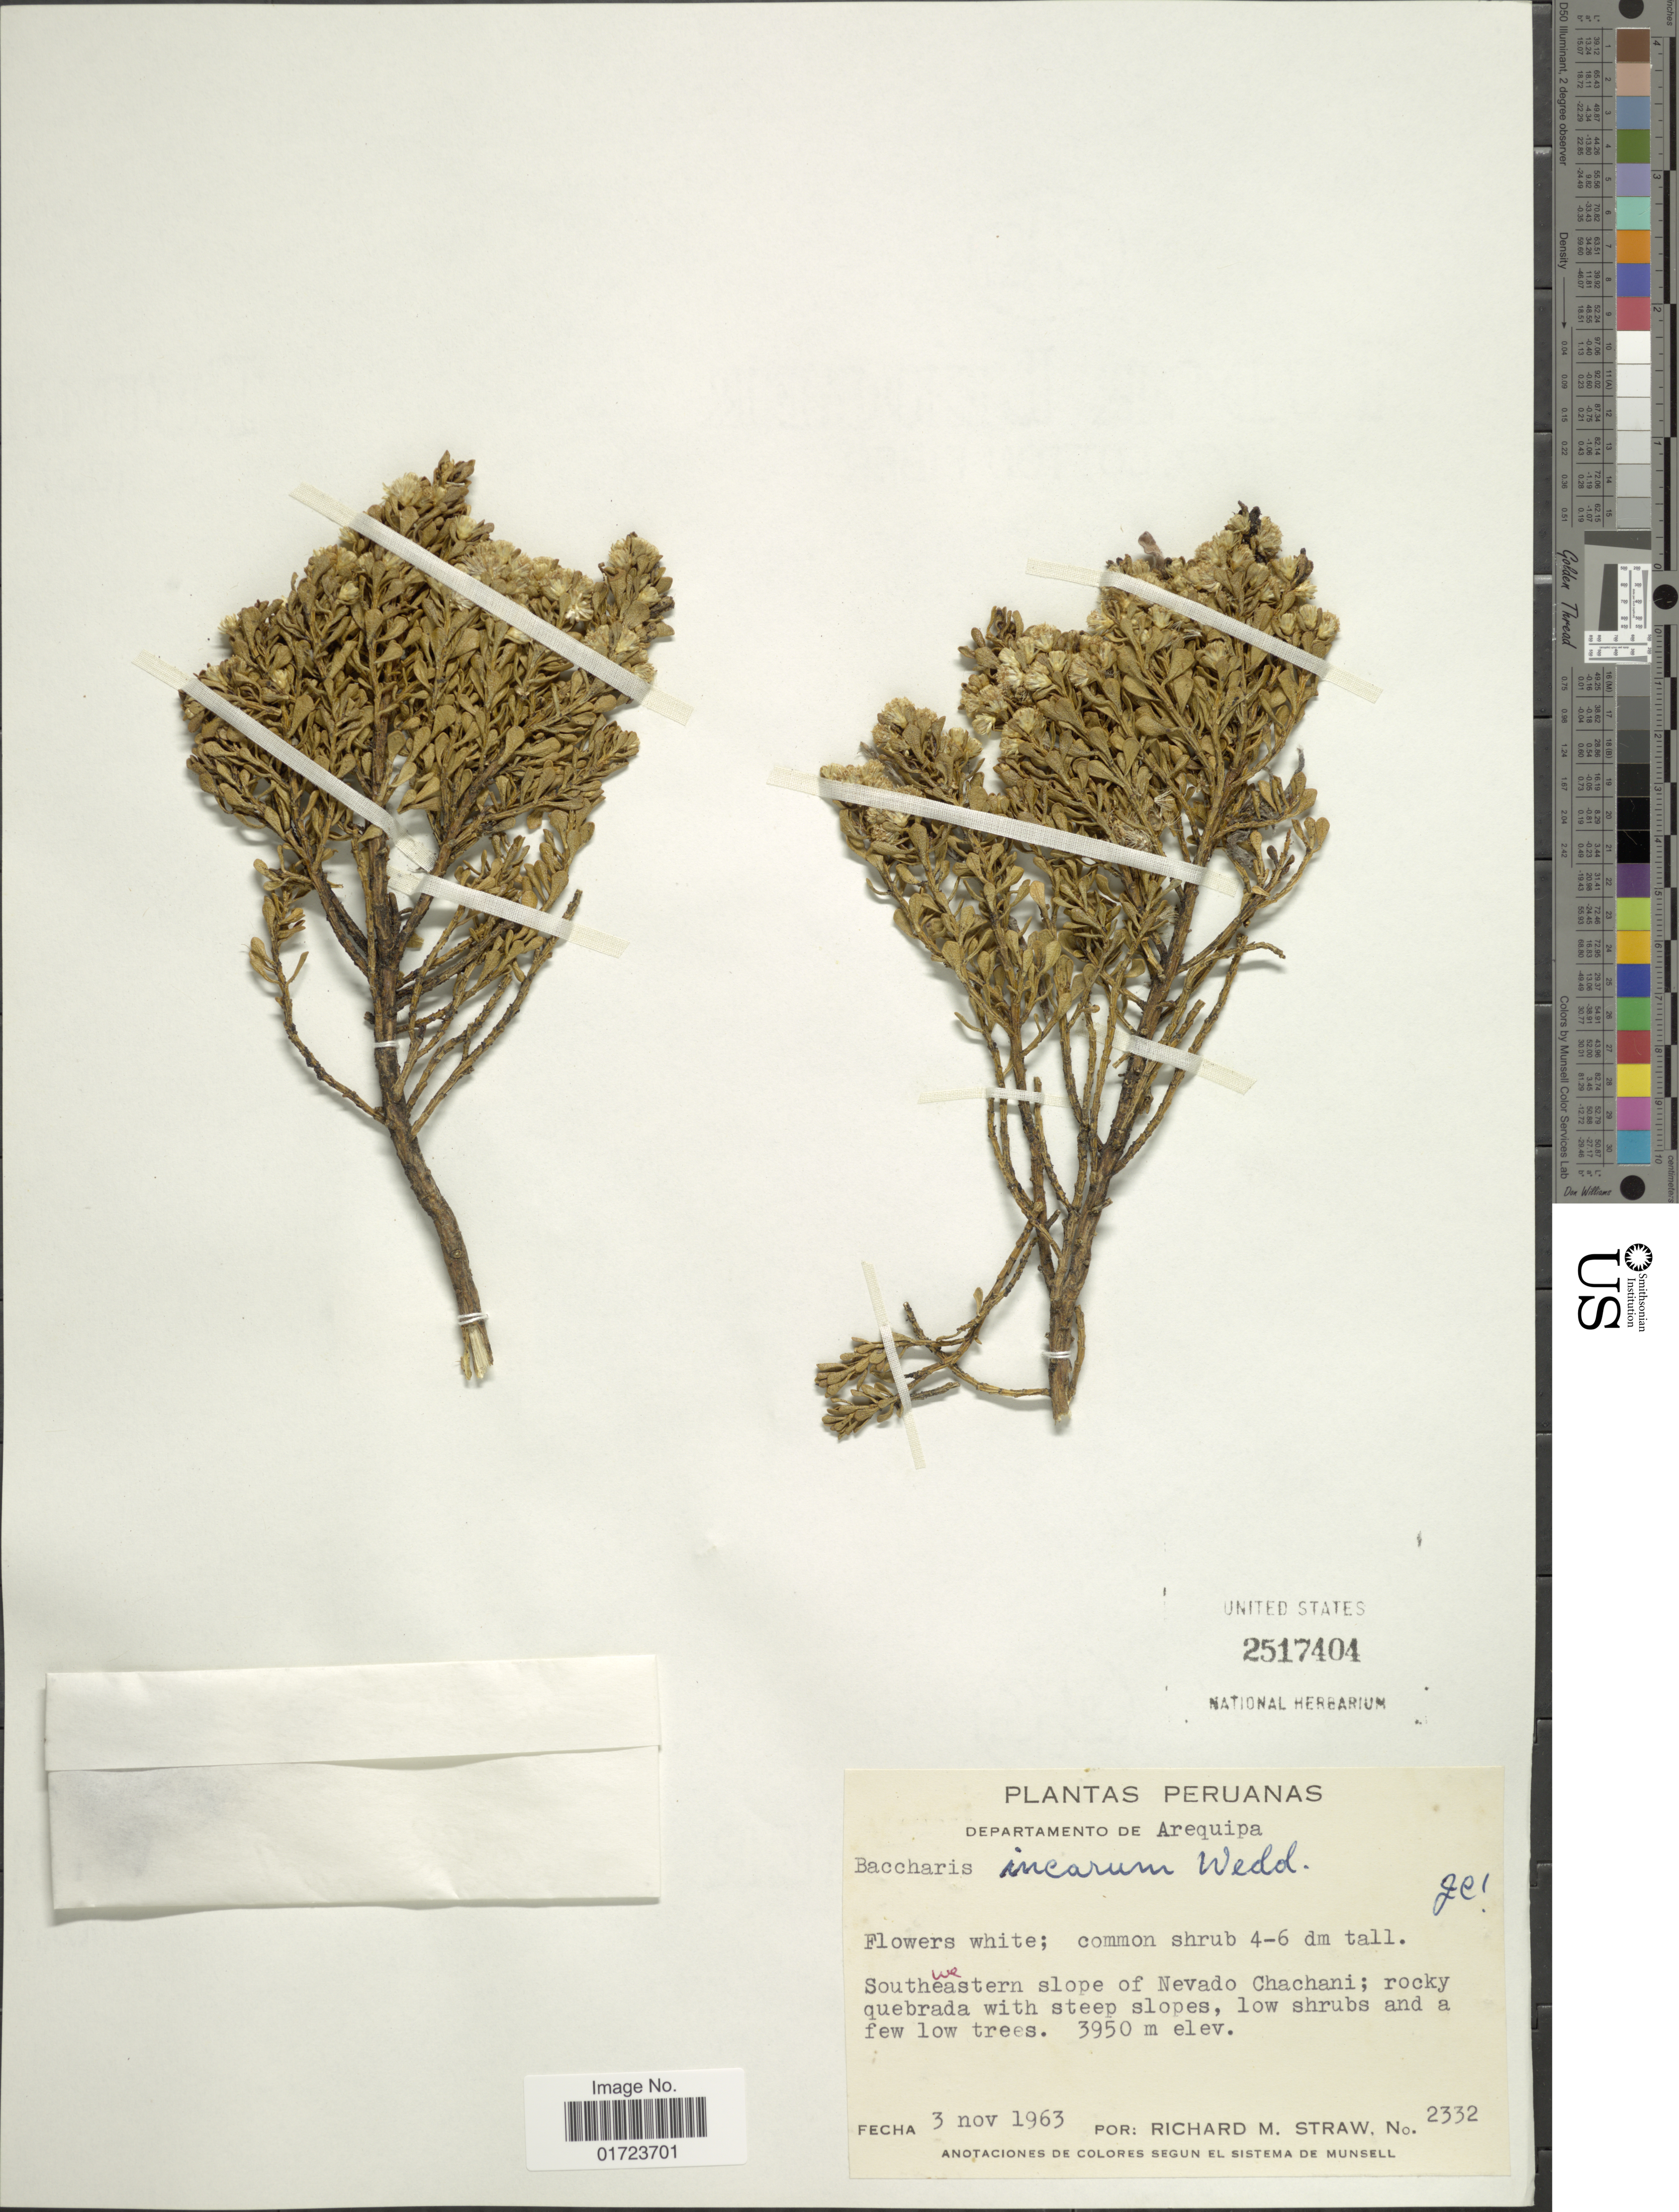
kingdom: Plantae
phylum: Tracheophyta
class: Magnoliopsida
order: Asterales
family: Asteraceae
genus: Baccharis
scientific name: Baccharis tola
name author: Phil.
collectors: R. M. Straw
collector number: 2332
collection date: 1963-11-03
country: Peru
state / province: Arequipa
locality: Departamento de Arequipa, Southeastern slope of Nevado Chachani.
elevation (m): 3950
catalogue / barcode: US 2517404